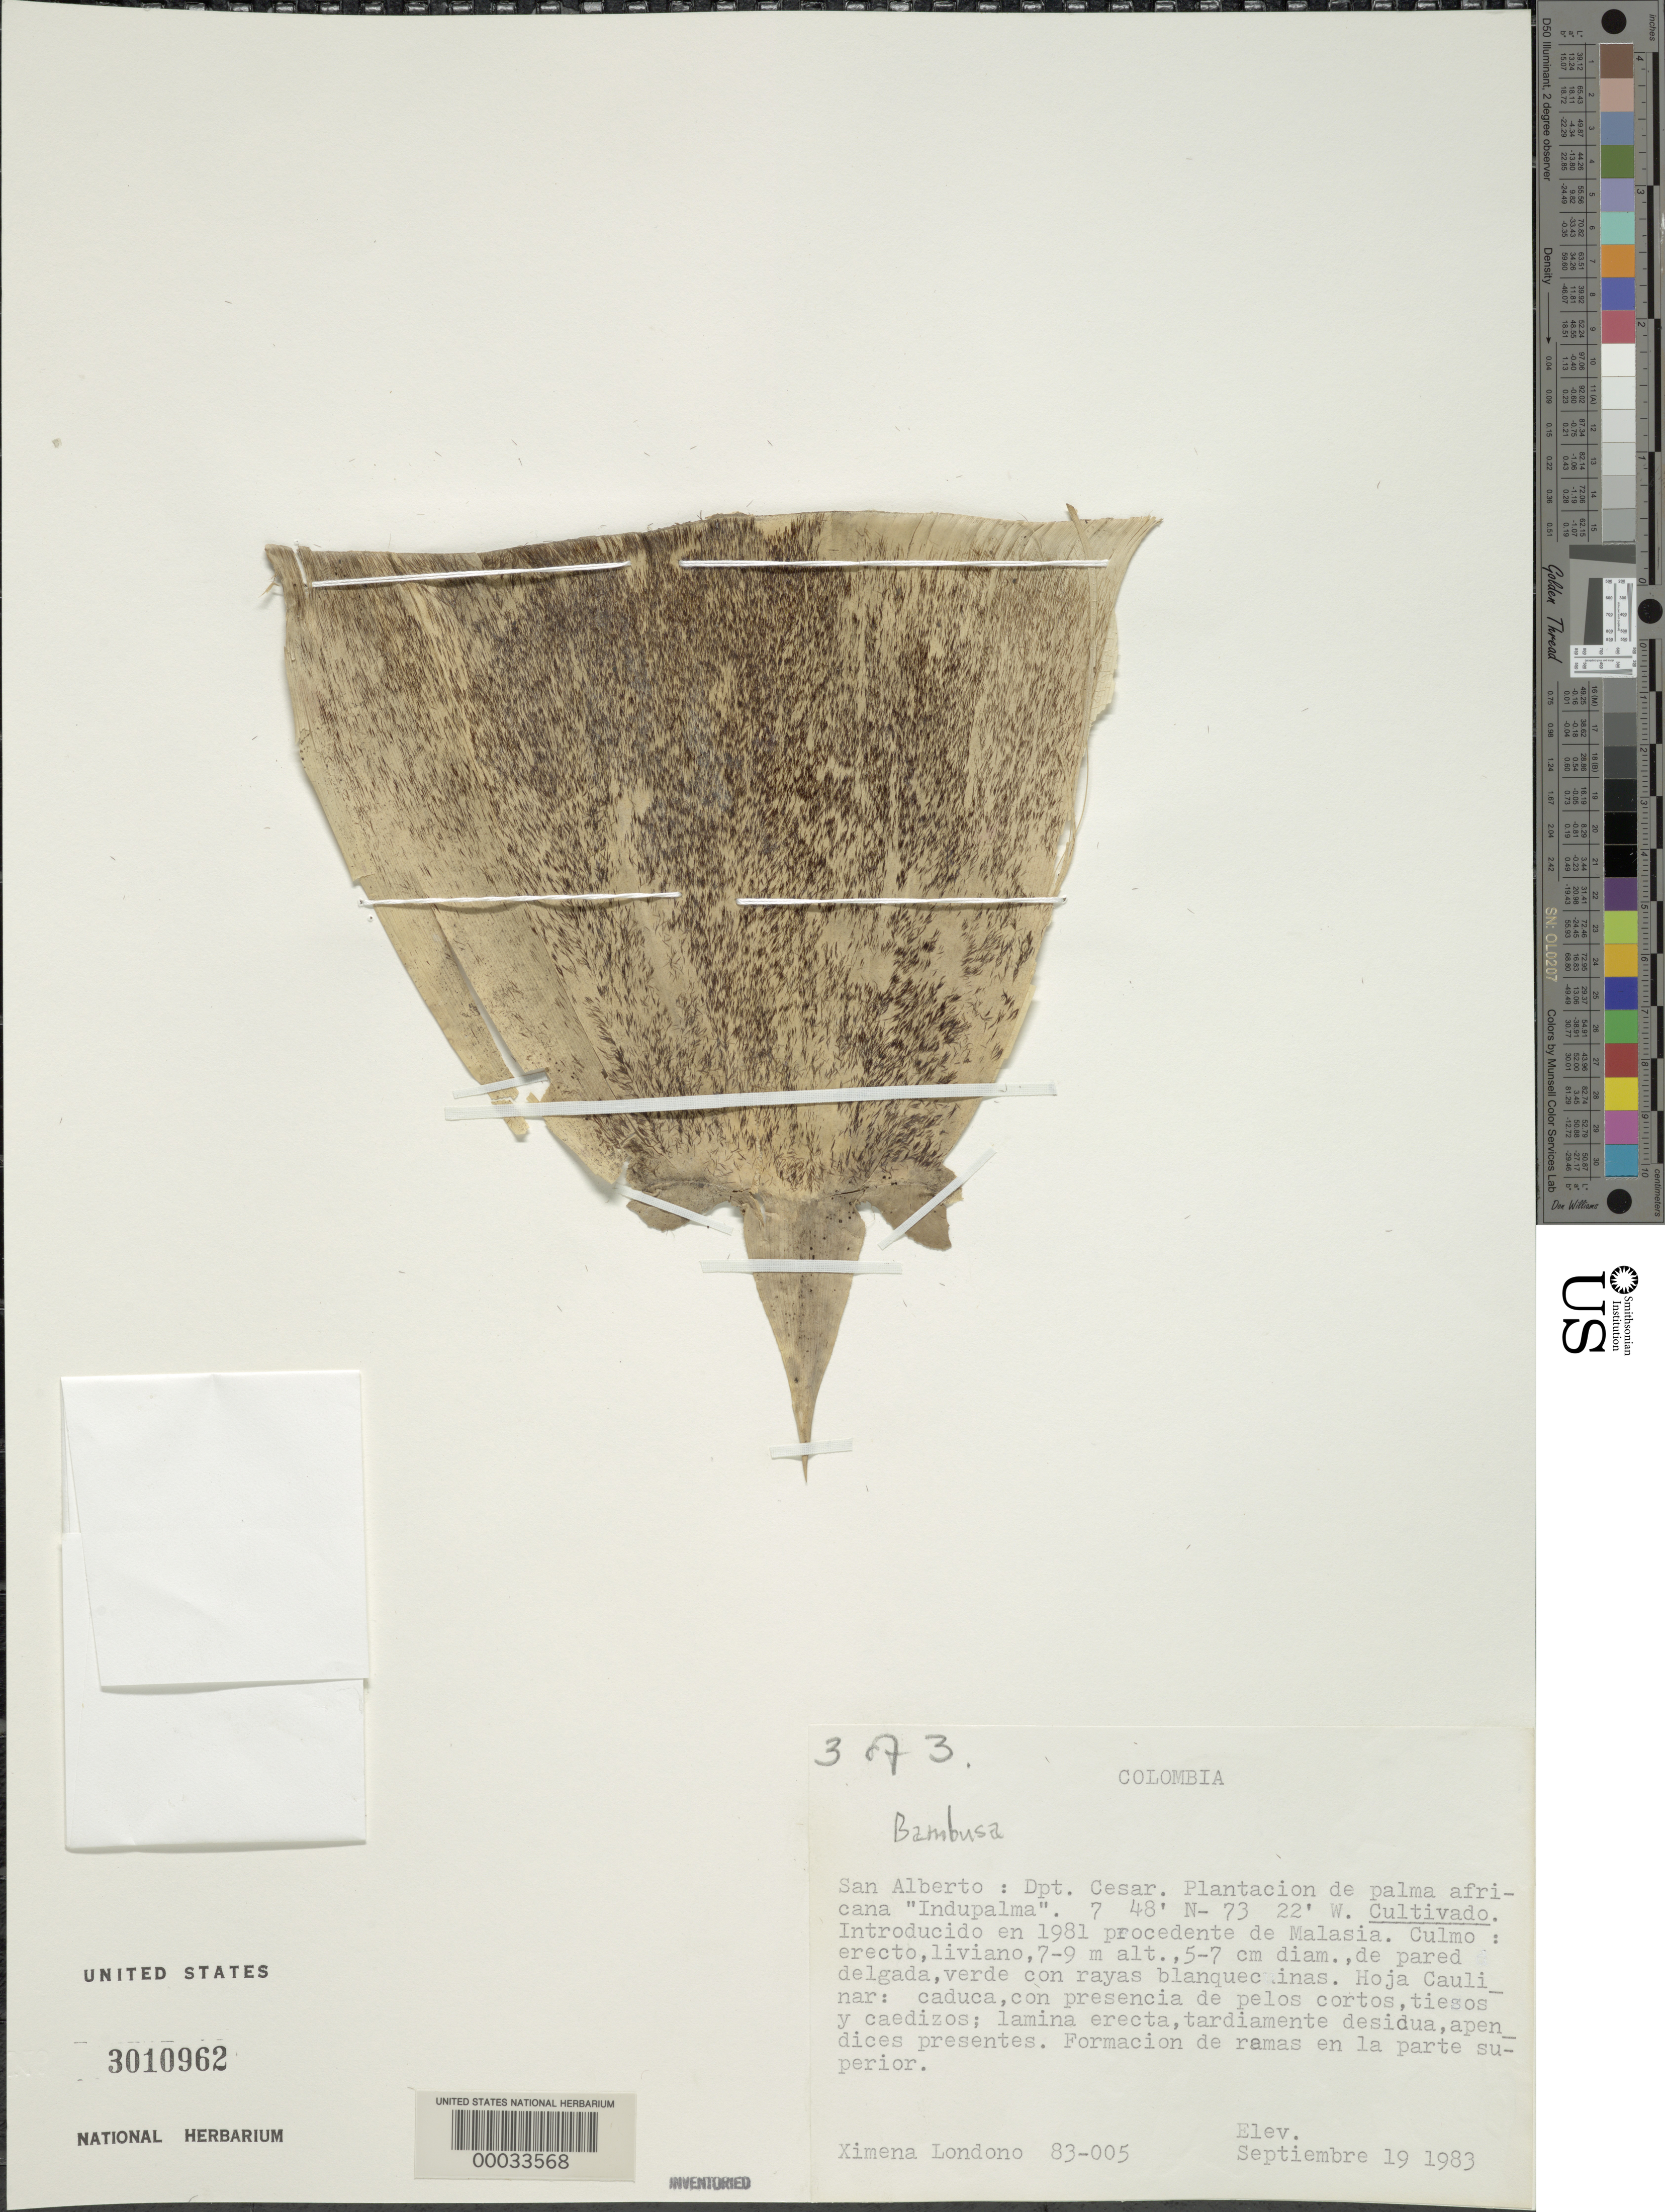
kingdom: Plantae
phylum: Tracheophyta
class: Liliopsida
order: Poales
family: Poaceae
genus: Bambusa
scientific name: Bambusa sp.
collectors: X. Londoño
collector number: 83-005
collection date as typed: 19 Sep 1983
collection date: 1983-09-19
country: Colombia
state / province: César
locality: San Alberto, "InduPalma"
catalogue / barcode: US 3010962